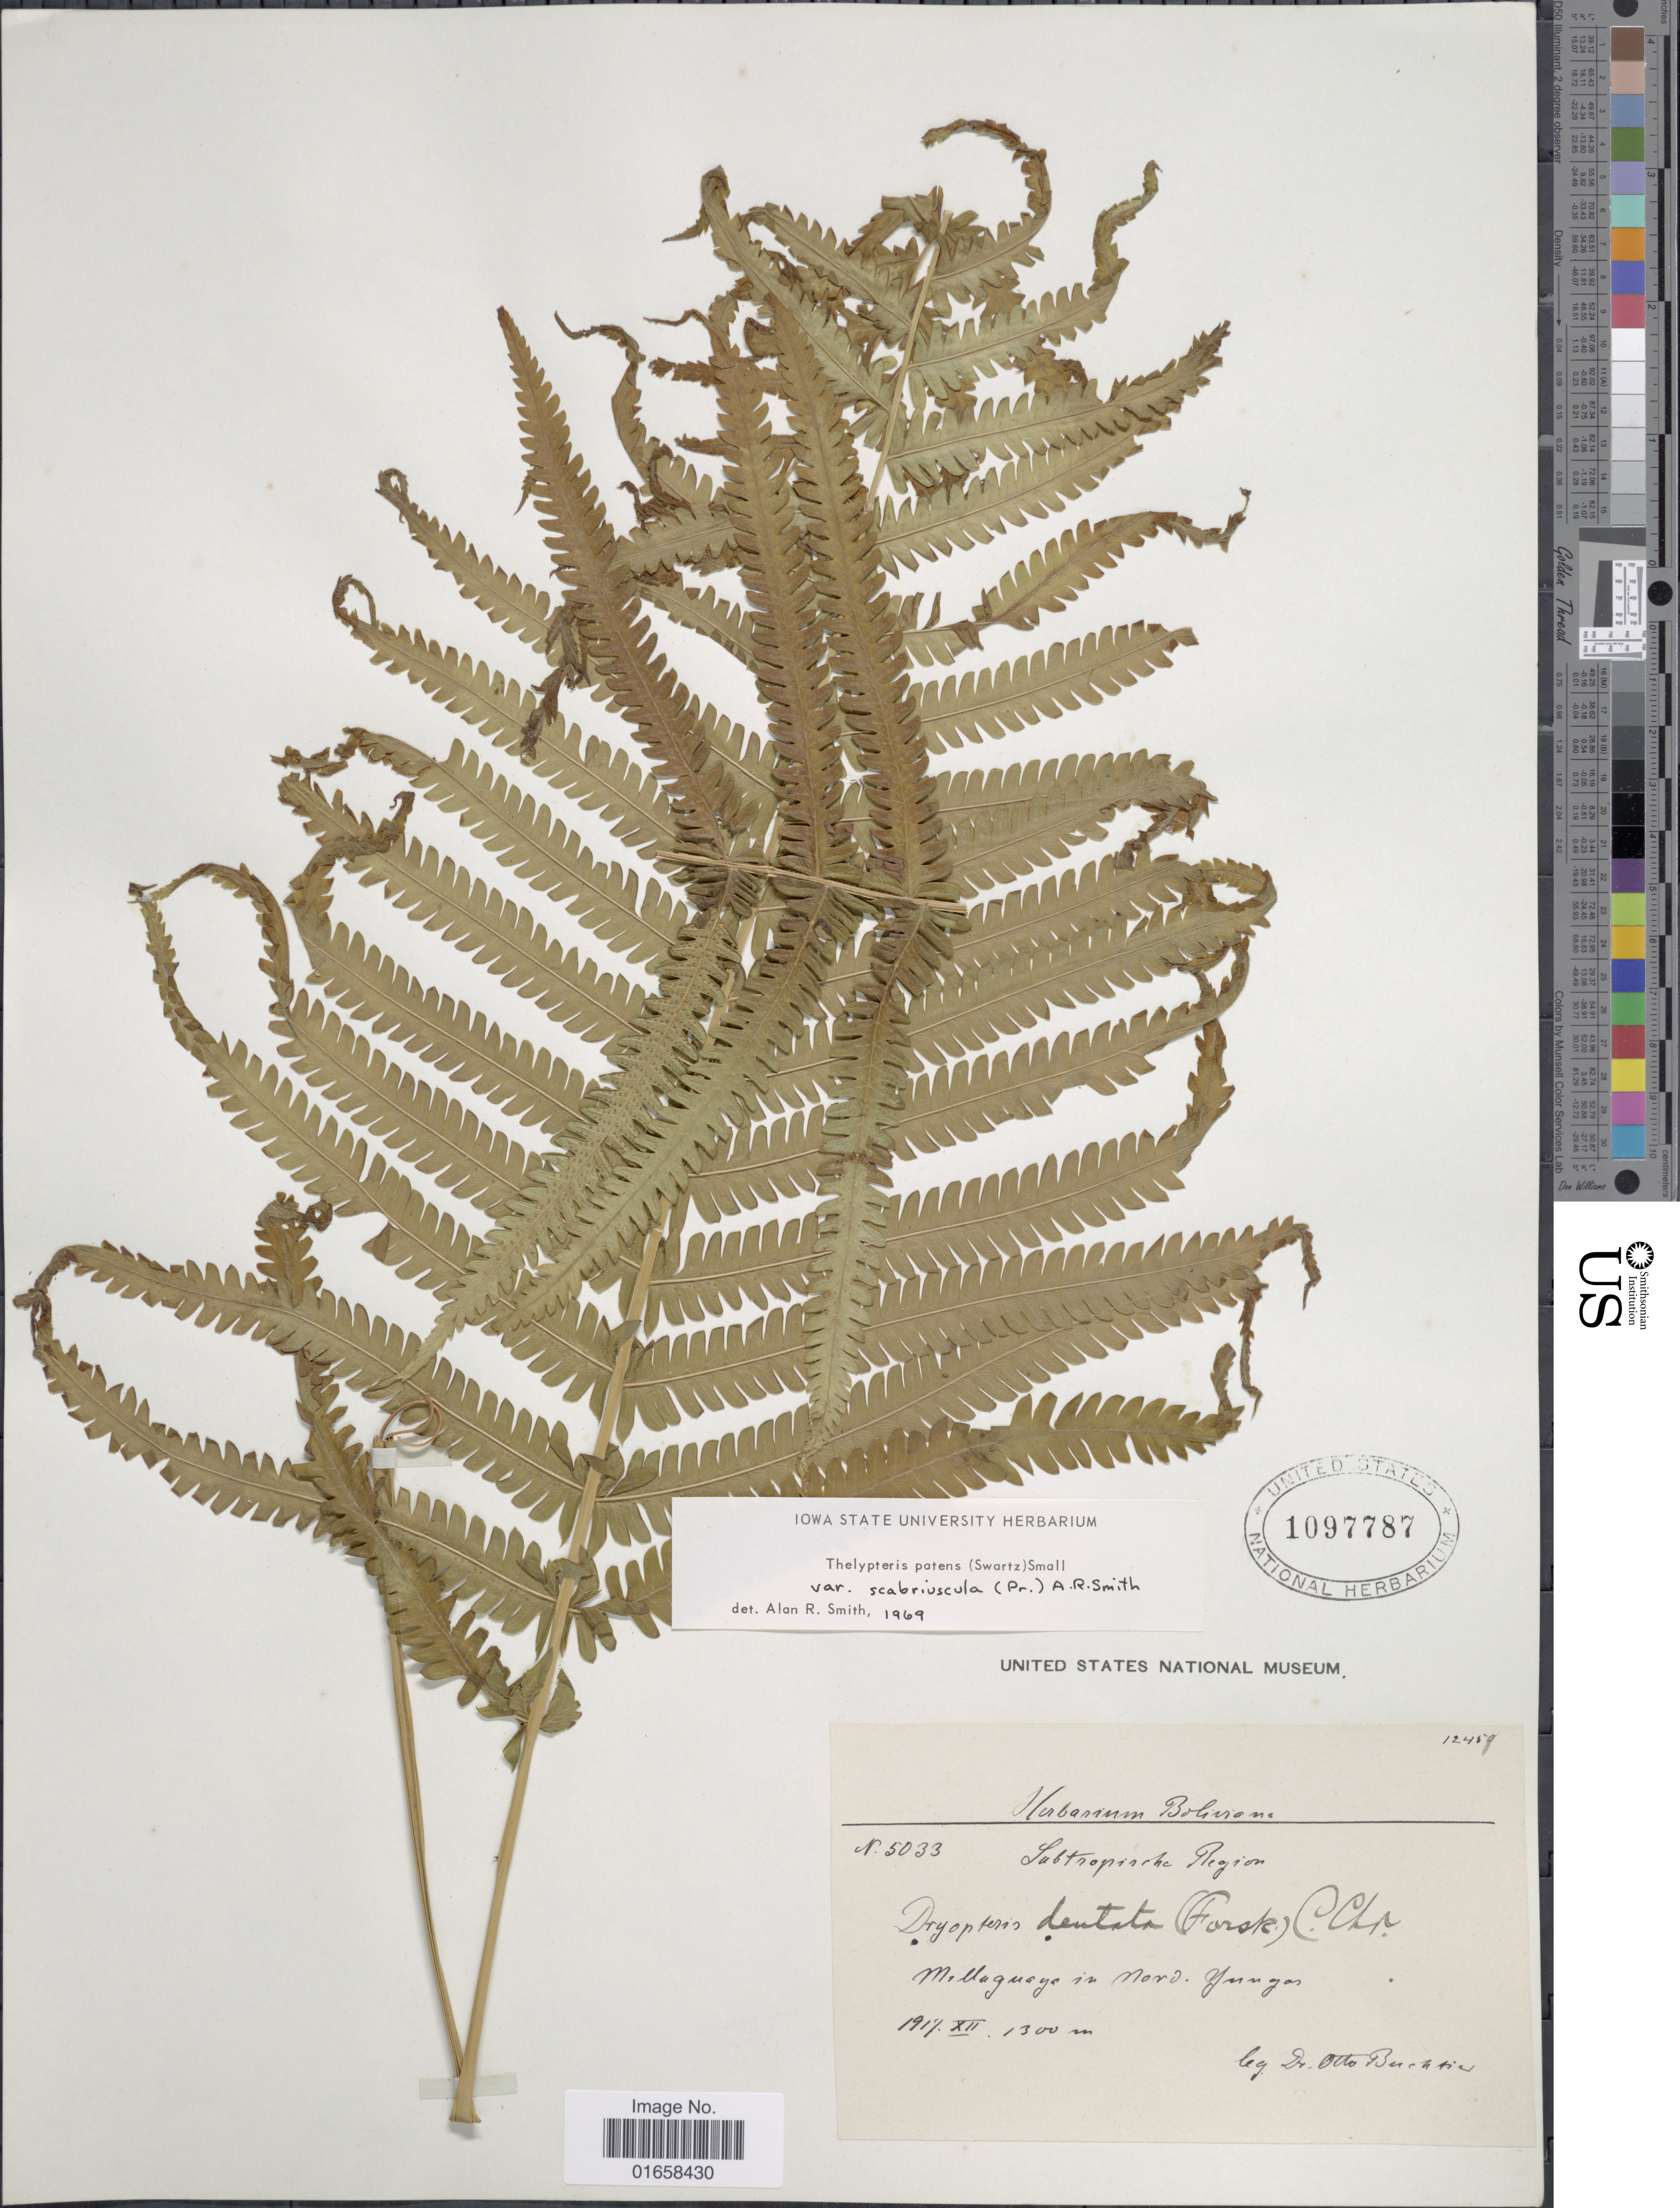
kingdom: Plantae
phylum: Tracheophyta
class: Polypodiopsida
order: Polypodiales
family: Thelypteridaceae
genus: Christella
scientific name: Christella patens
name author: (Sw.) Holttum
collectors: O. Buchtien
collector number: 5033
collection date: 1917-12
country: Bolivia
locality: Subtropische Region. Milengnaga in Nord-Yungas.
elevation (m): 1300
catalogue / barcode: US 1097787